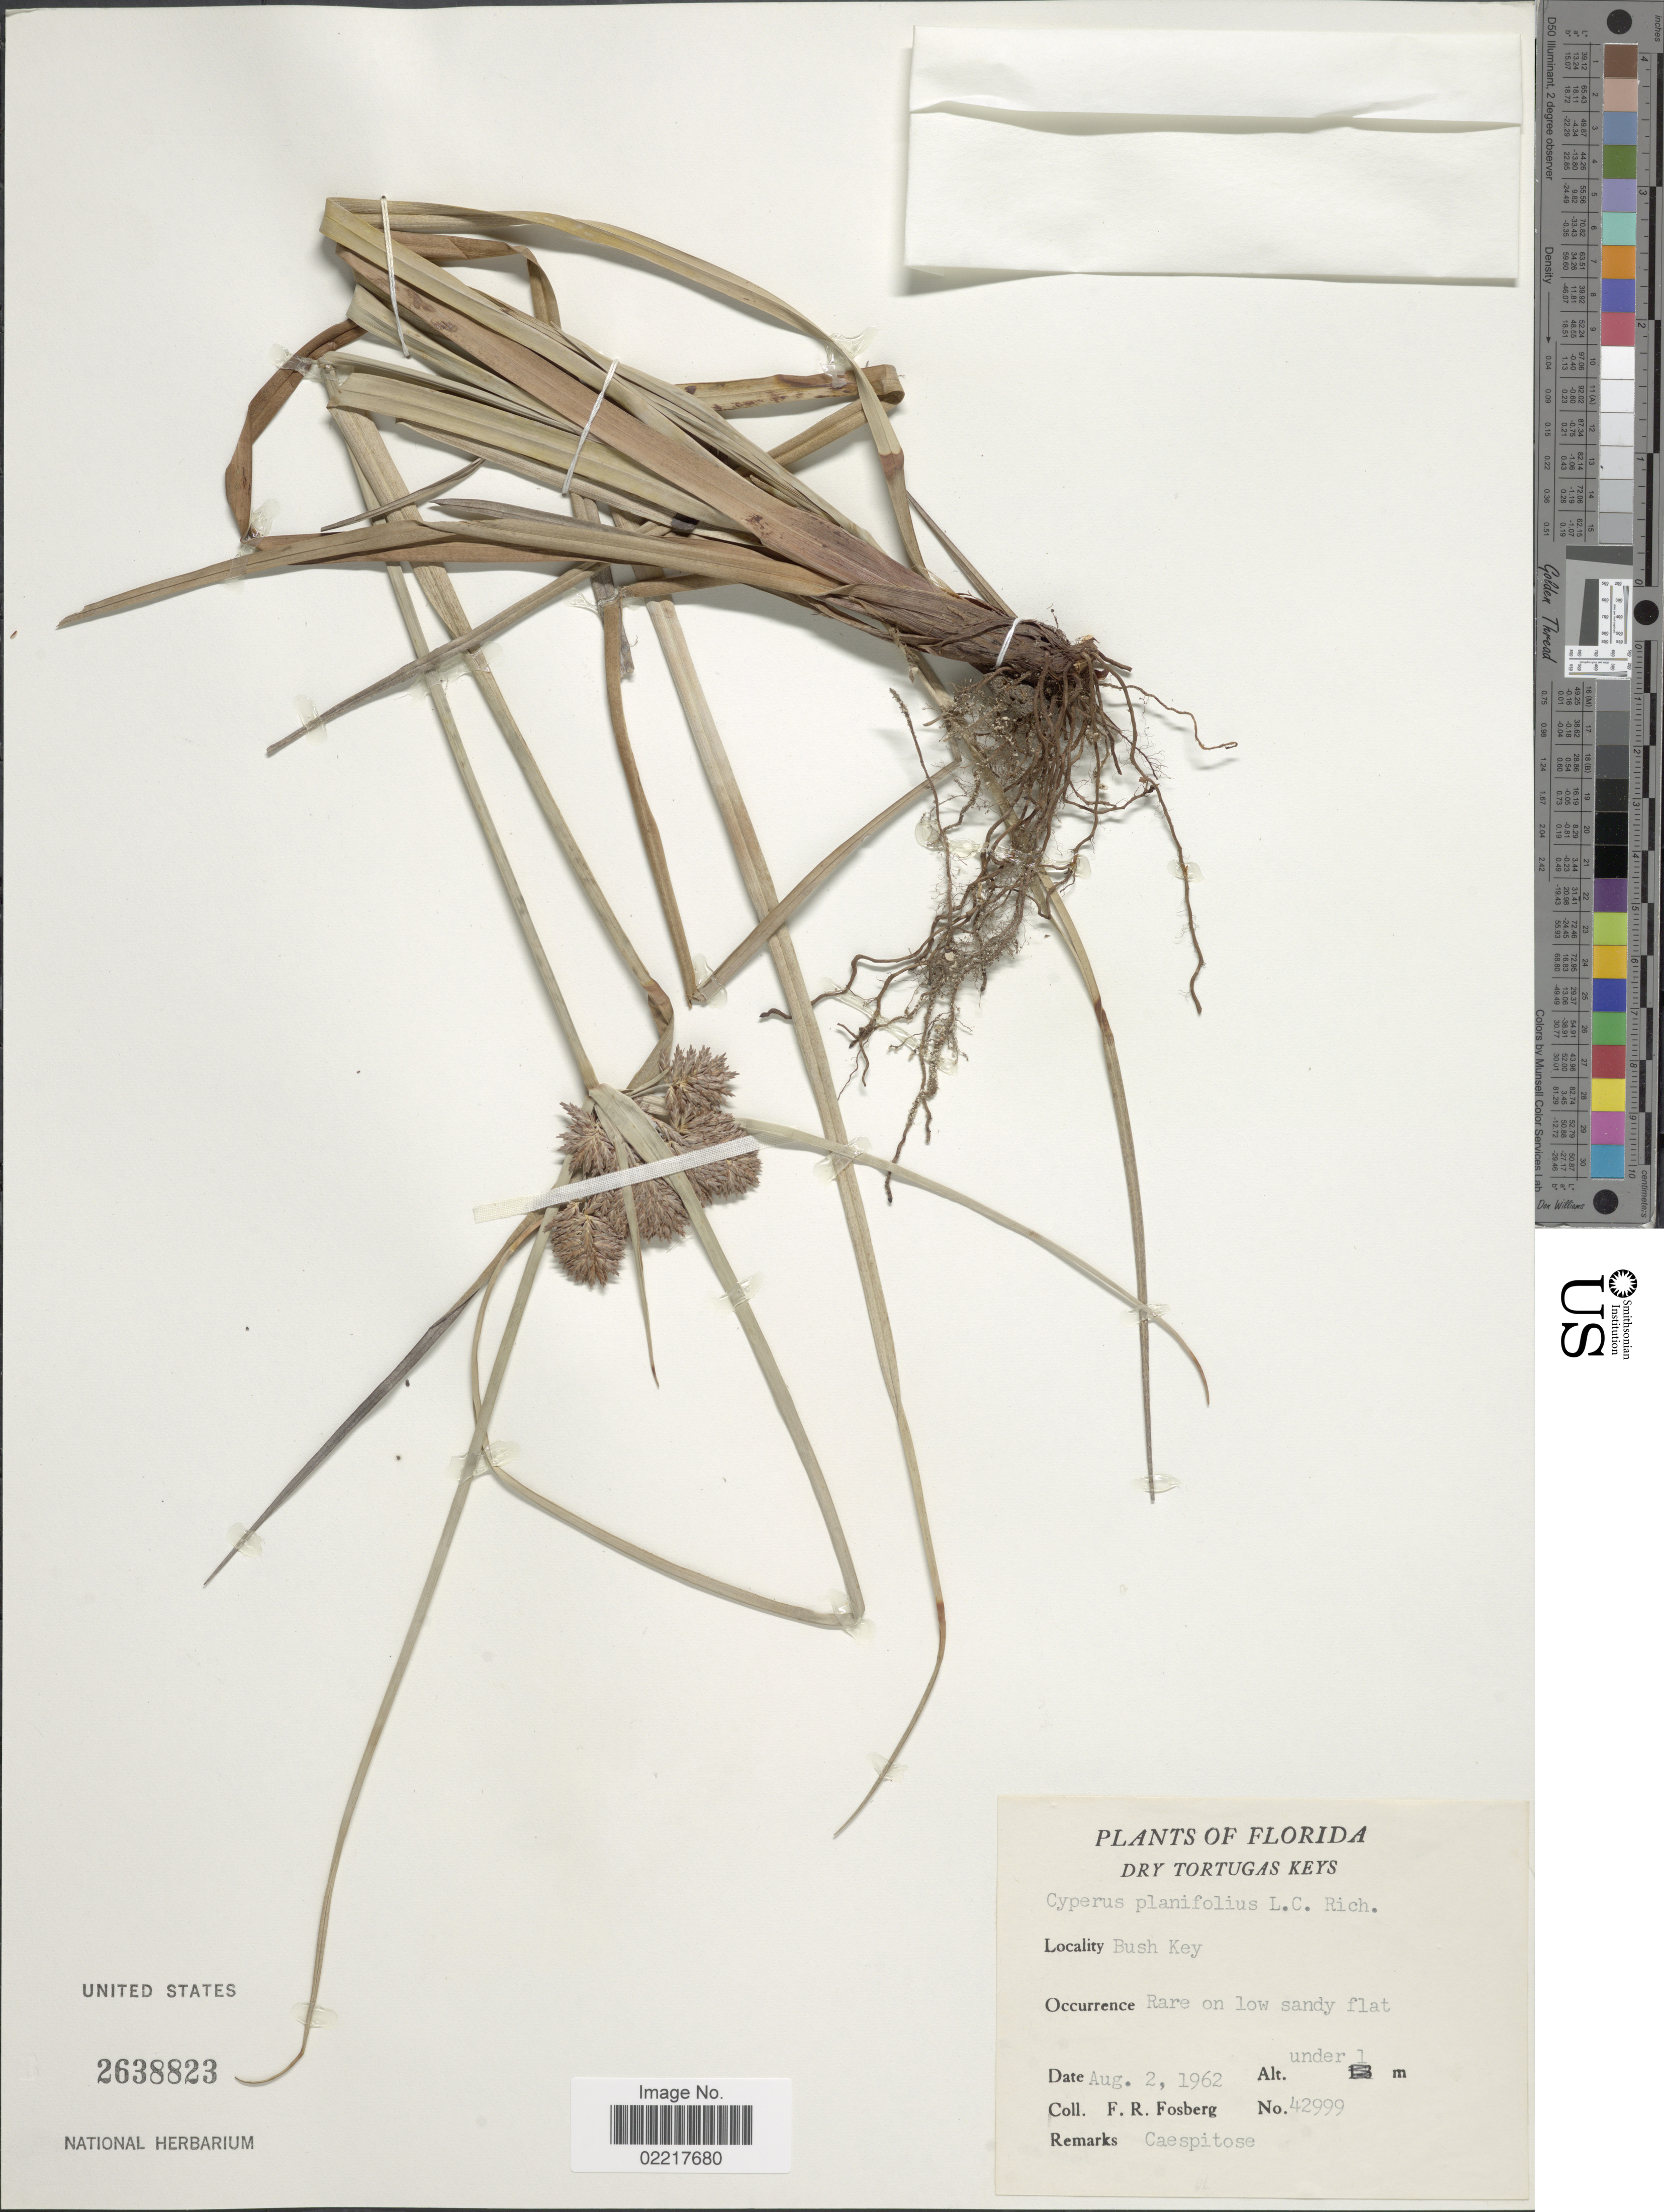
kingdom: Plantae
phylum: Tracheophyta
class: Liliopsida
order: Poales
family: Cyperaceae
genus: Cyperus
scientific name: Cyperus planifolius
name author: Rich.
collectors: F. R. Fosberg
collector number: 42999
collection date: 1962-08-02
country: United States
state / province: Florida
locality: Dry Tortugas Keys. Bush Key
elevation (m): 1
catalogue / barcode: US 2638823